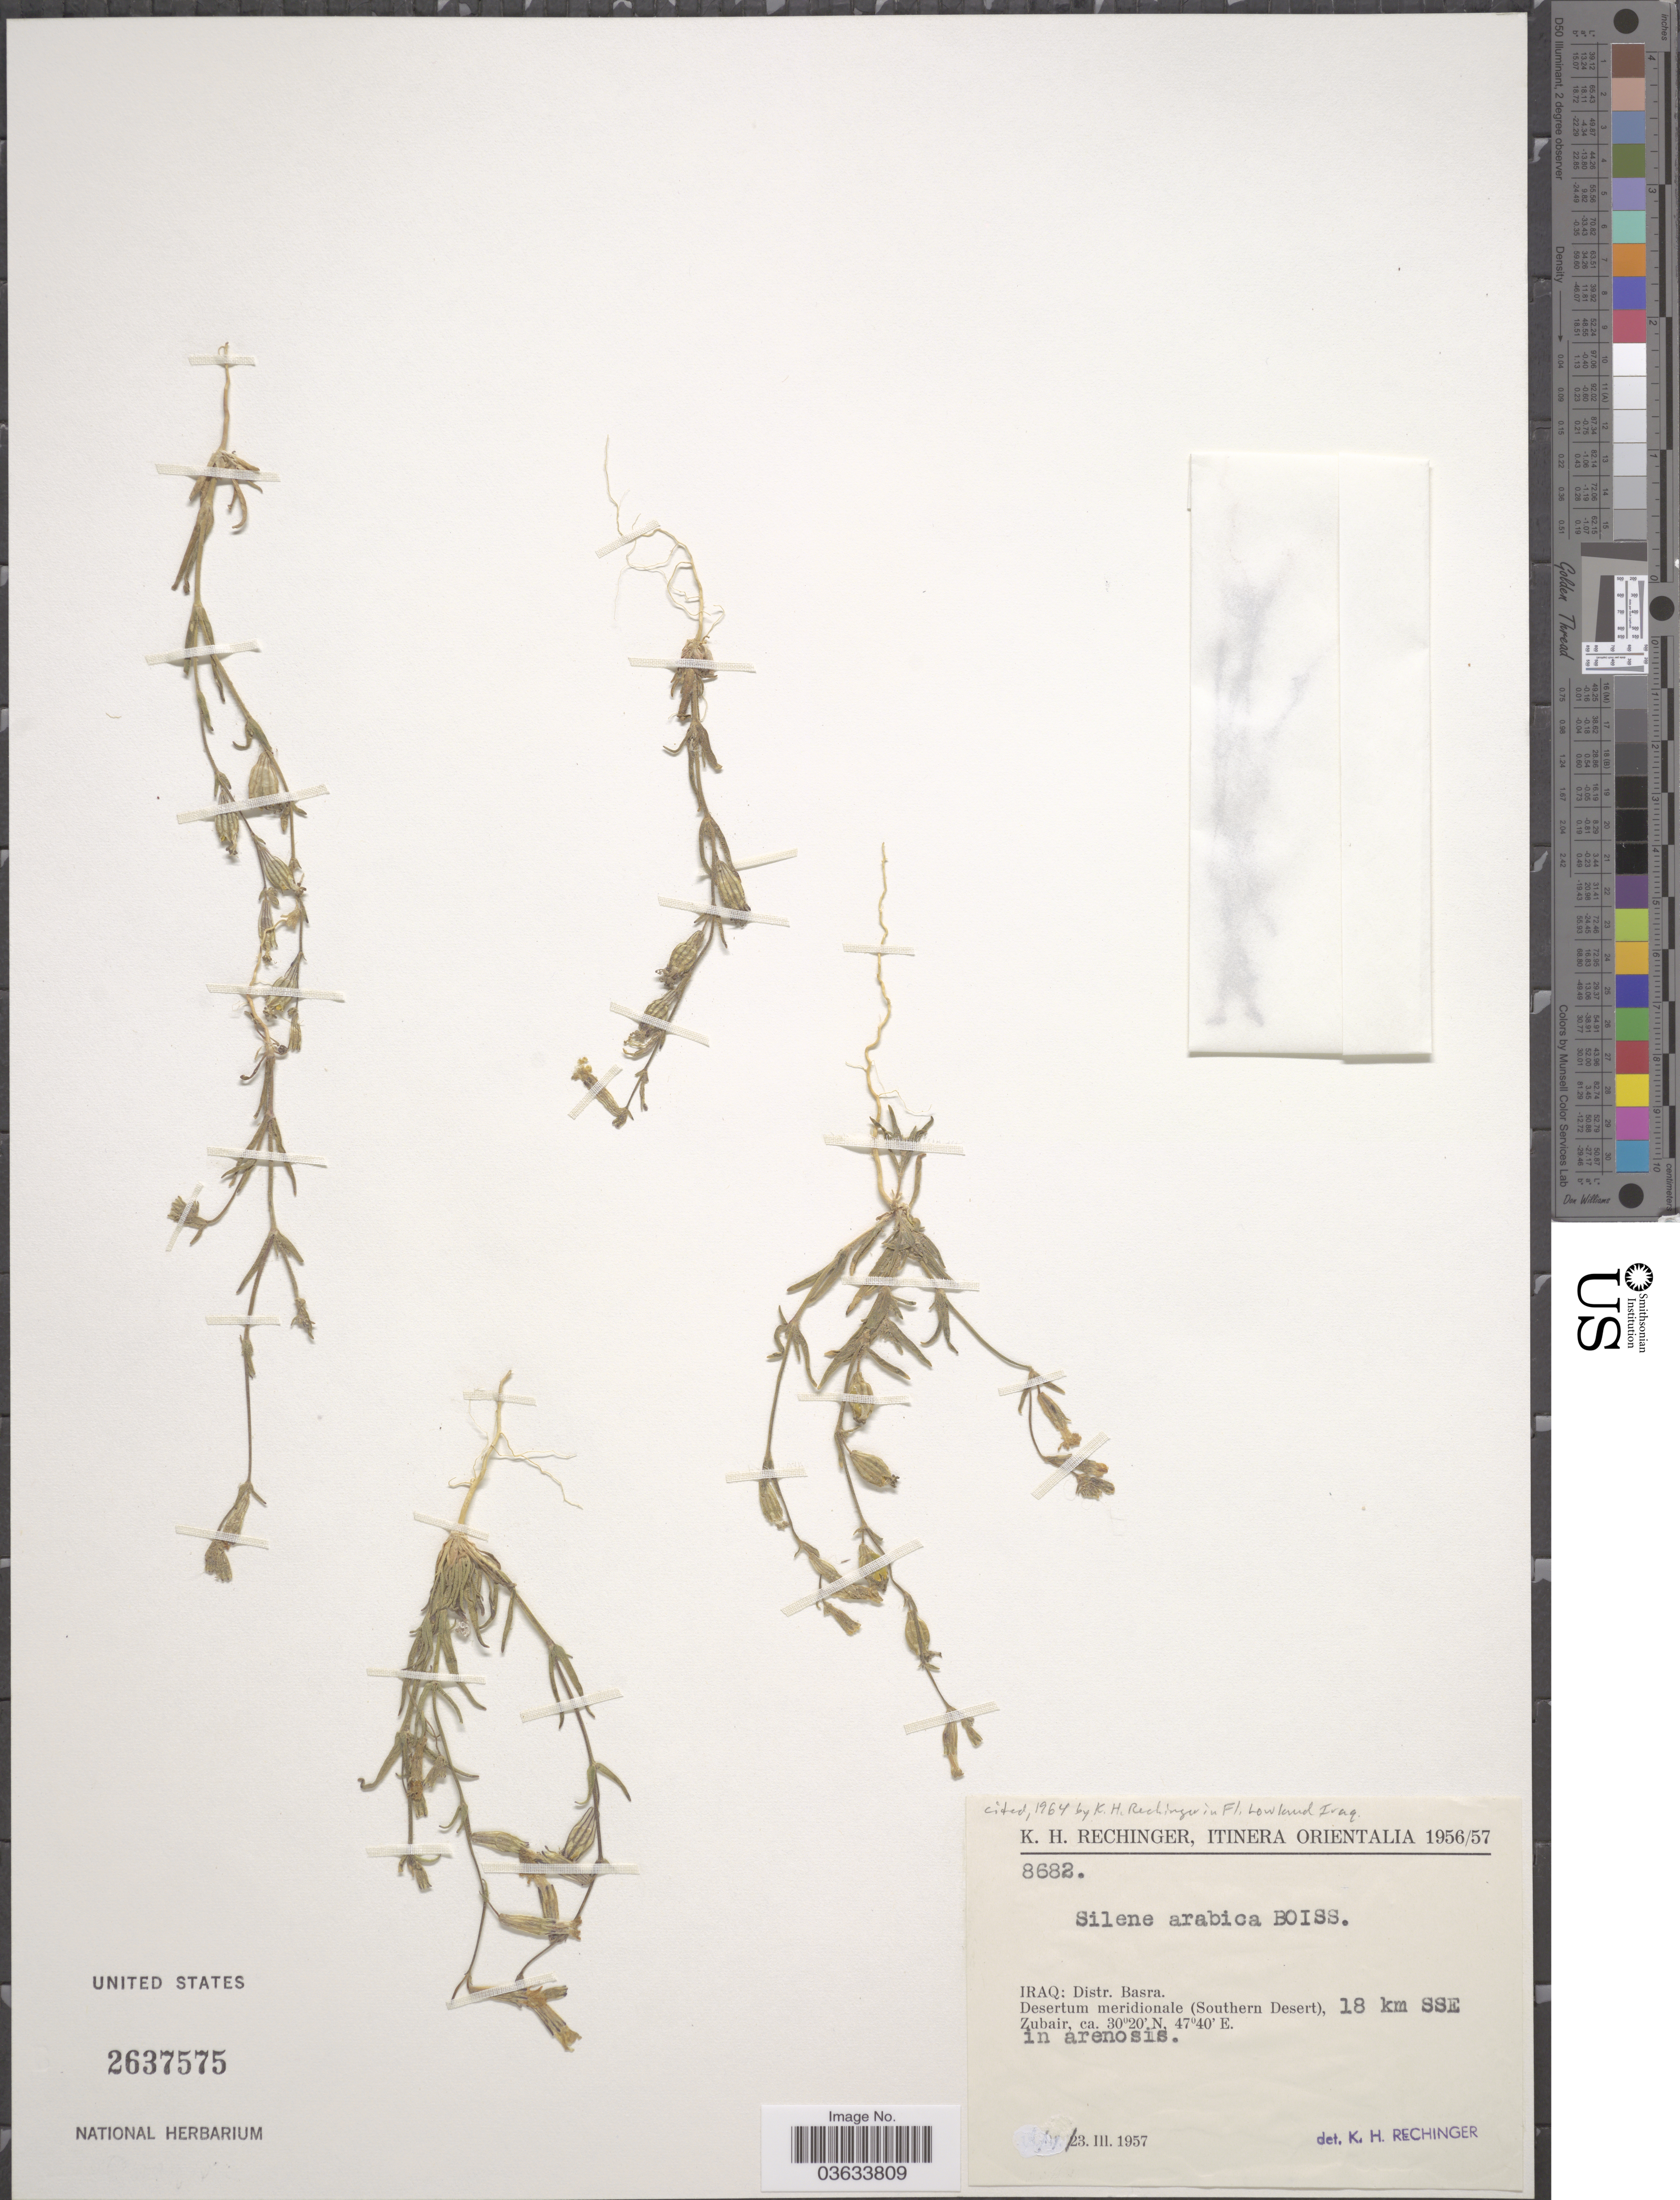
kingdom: Plantae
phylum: Tracheophyta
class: Magnoliopsida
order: Caryophyllales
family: Caryophyllaceae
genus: Silene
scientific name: Silene arabica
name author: Boiss.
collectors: K. H. Rechinger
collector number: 8682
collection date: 1957-03-23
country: Iraq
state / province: Al Basrah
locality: Orientalia. Distr. Basra. Desertum meridionale (Southern Desert), 18 km SSE Zubair.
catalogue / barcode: US 2637575